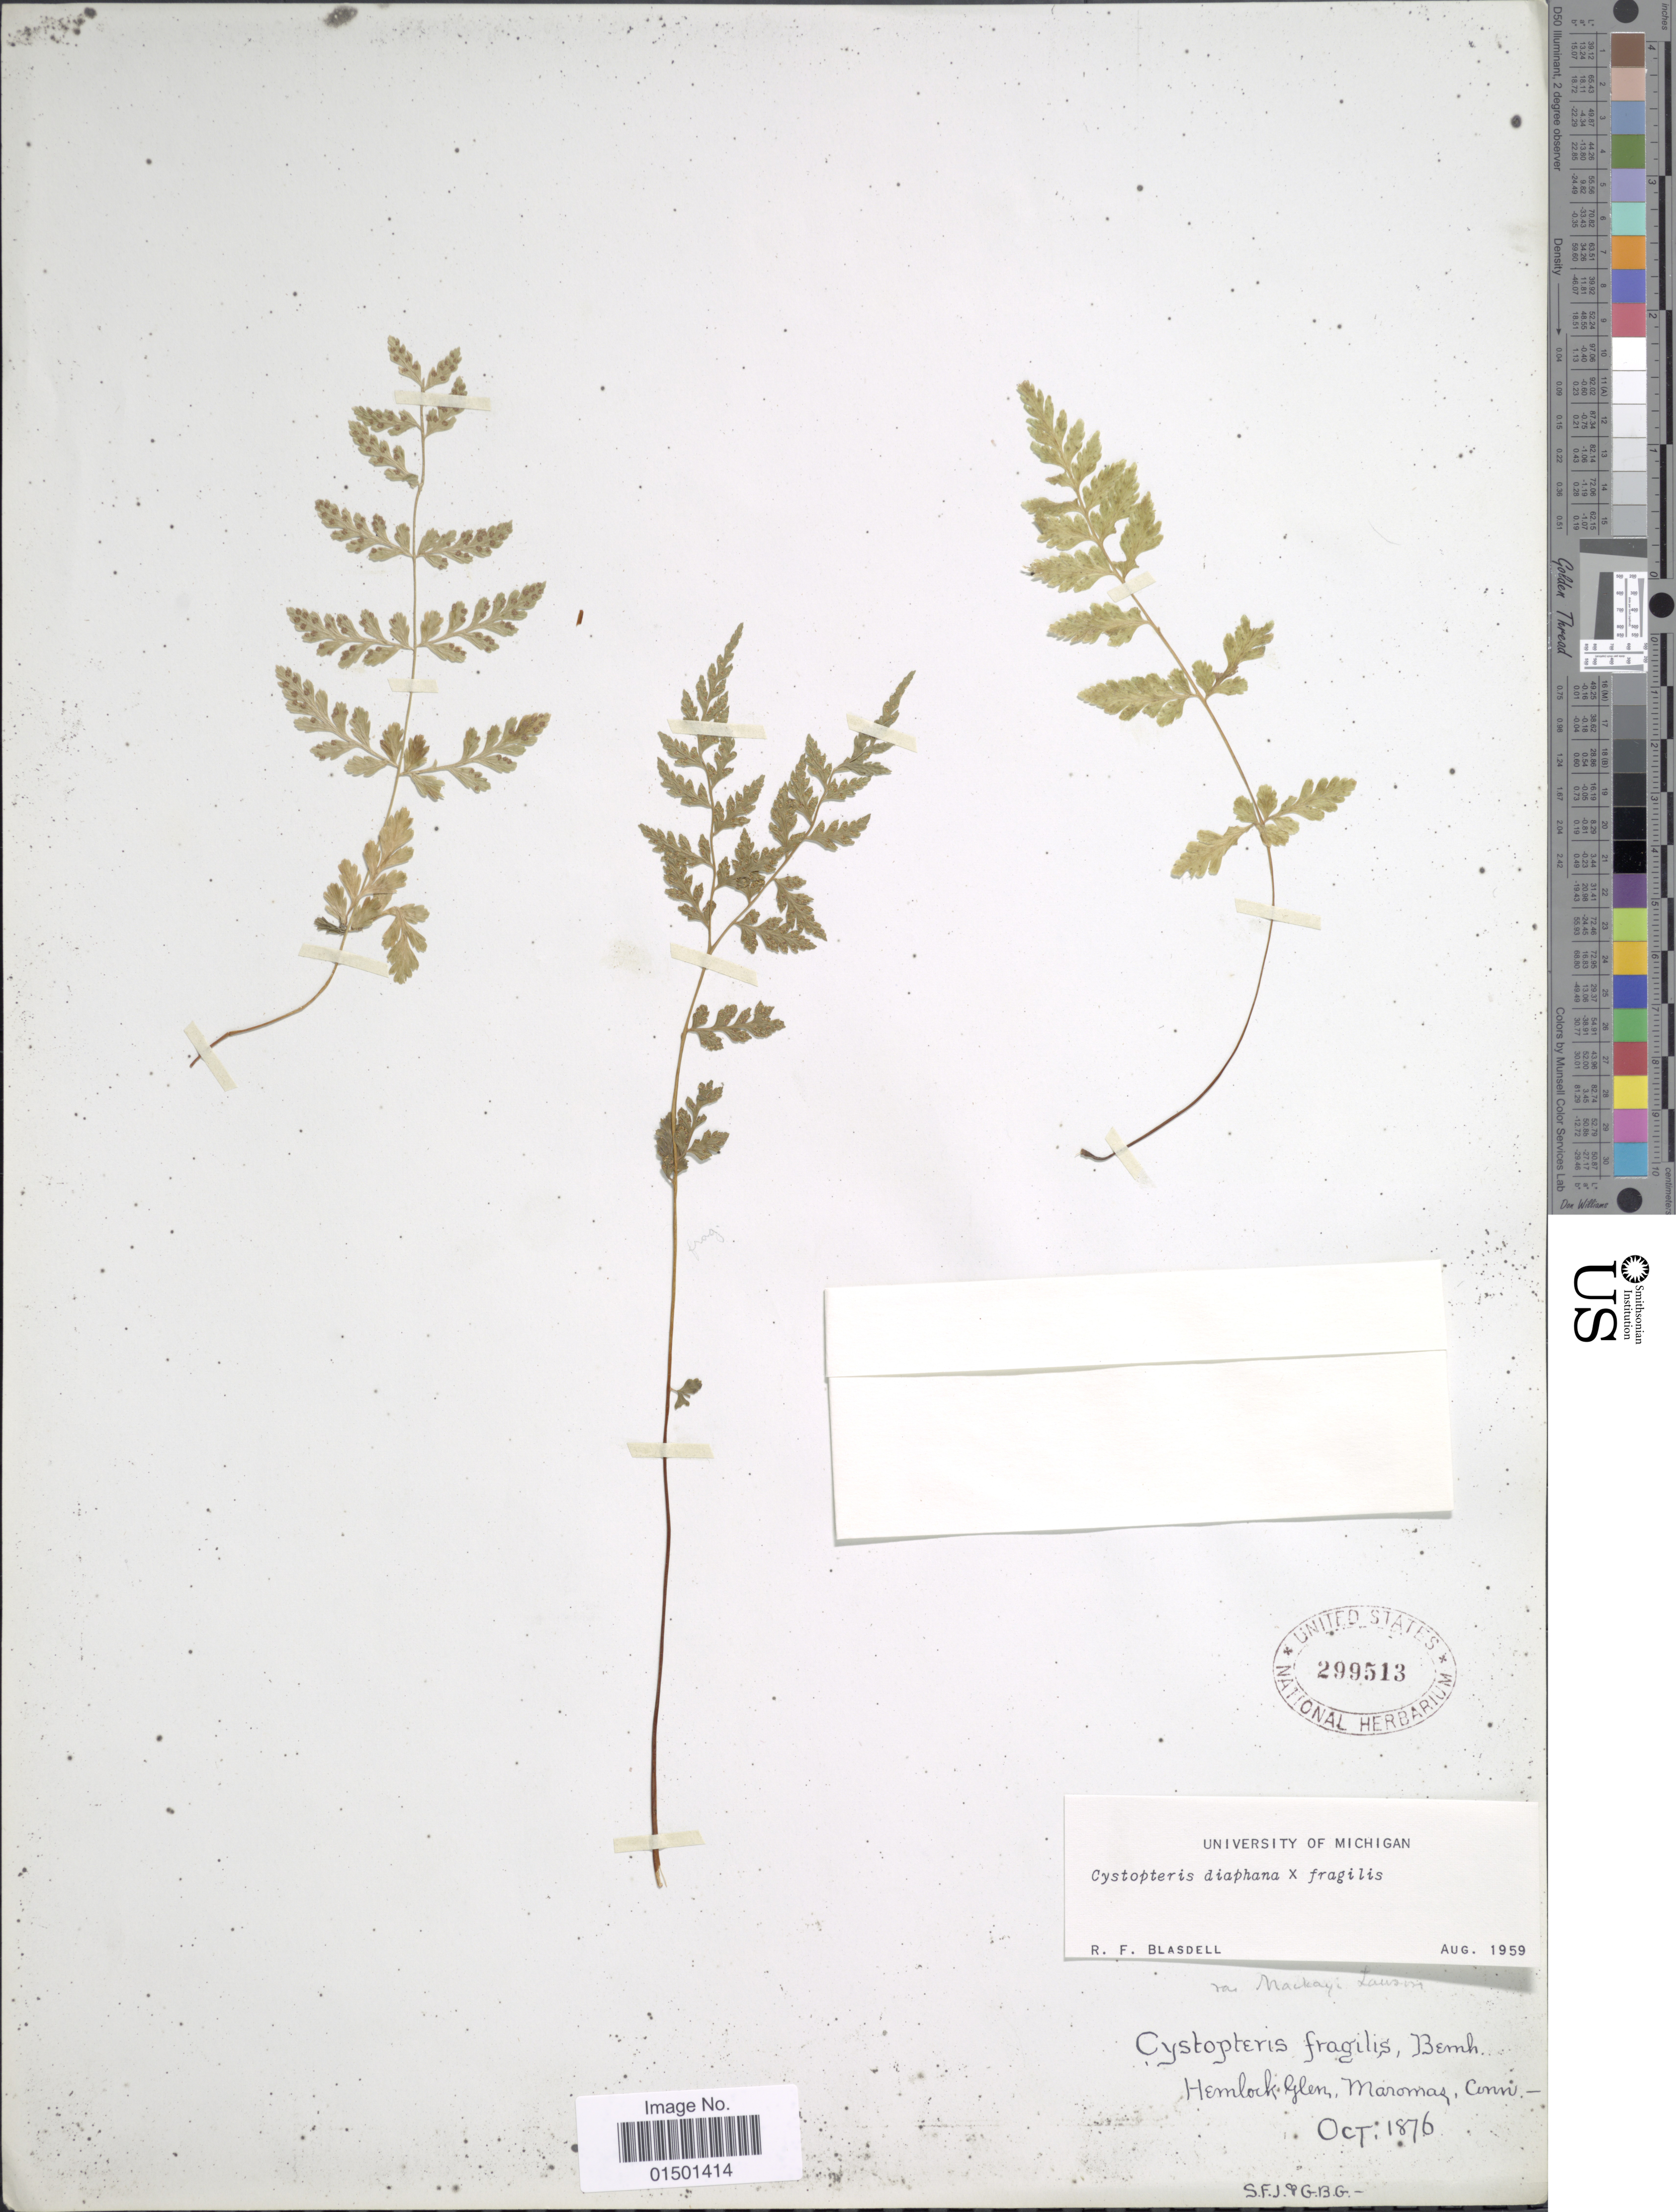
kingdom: Plantae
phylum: Tracheophyta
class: Polypodiopsida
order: Polypodiales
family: Cystopteridaceae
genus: Cystopteris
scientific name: Cystopteris diaphana x C. fragilis (L.) Bernh.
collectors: S. F. J. & G. B. G.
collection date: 1876-10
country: United States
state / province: Connecticut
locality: Hemlock Glen, Maromas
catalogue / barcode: US 299513